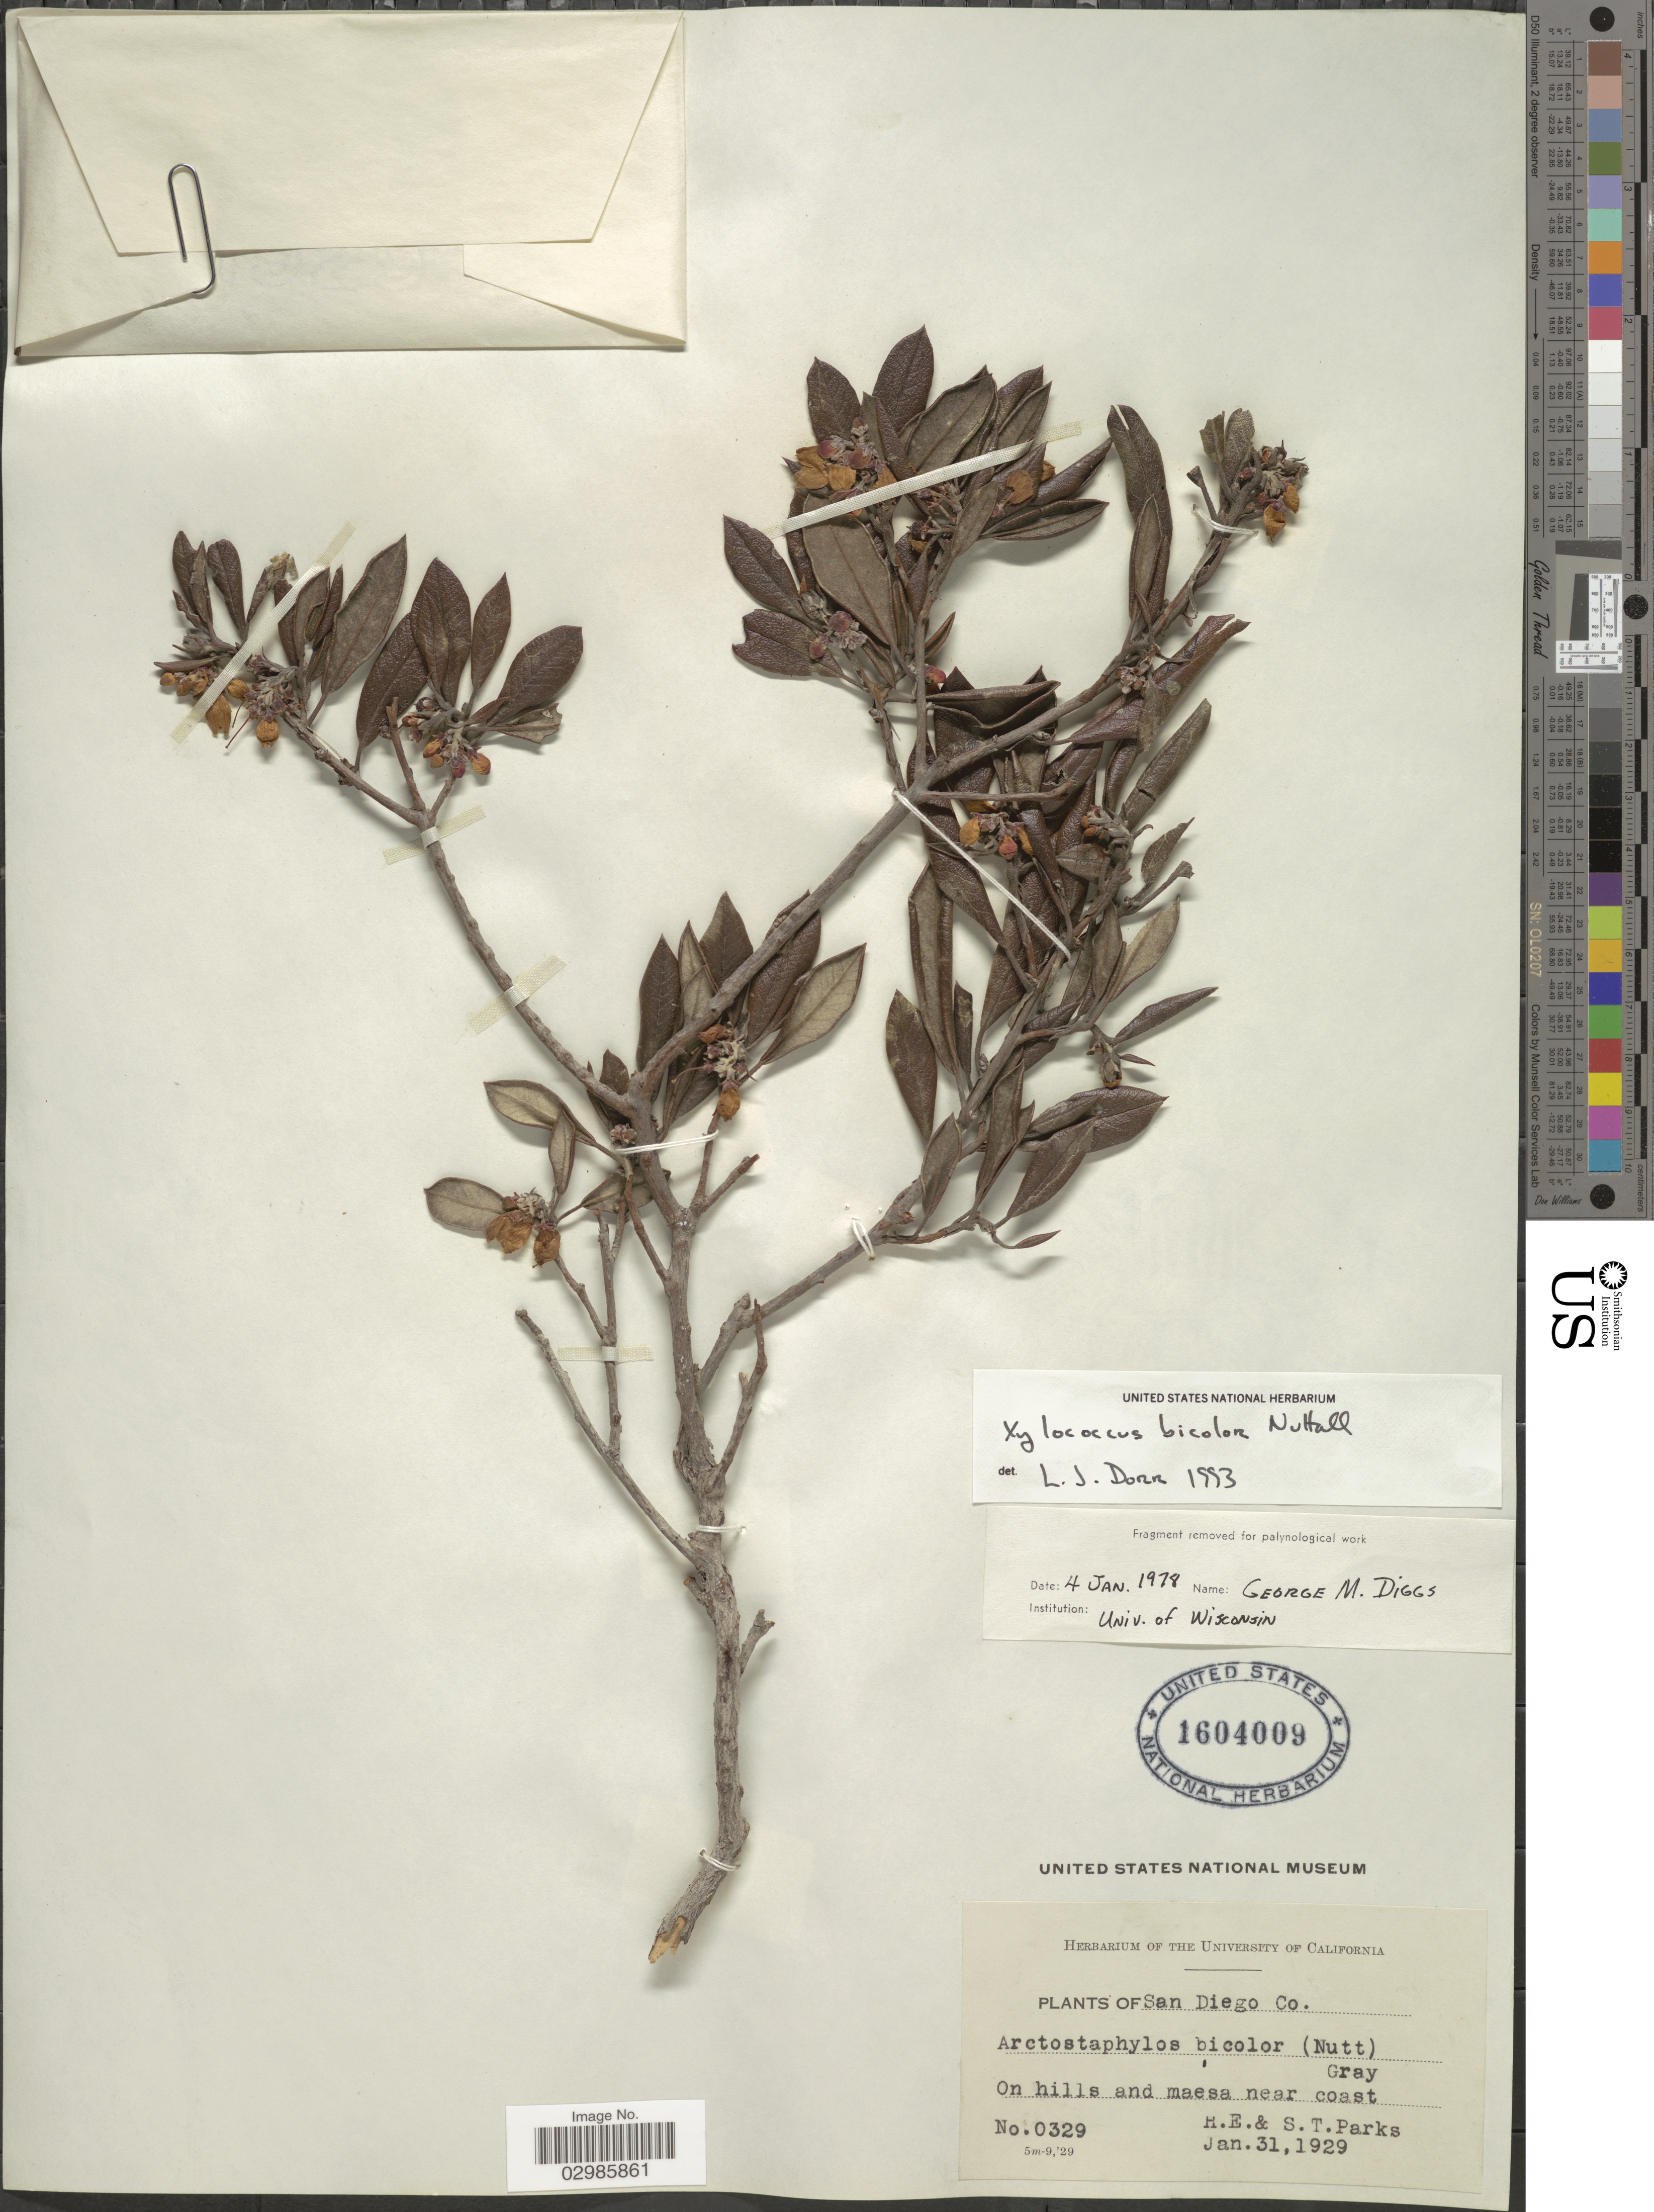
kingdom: Plantae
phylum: Tracheophyta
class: Magnoliopsida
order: Ericales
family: Ericaceae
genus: Xylococcus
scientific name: Xylococcus bicolor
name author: Nutt.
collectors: H. E. Parks & S. Parks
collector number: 0329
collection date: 1929-01-31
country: United States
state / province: California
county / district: San Diego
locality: San Diego Co. On hills and maesa near coast.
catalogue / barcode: US 1604009